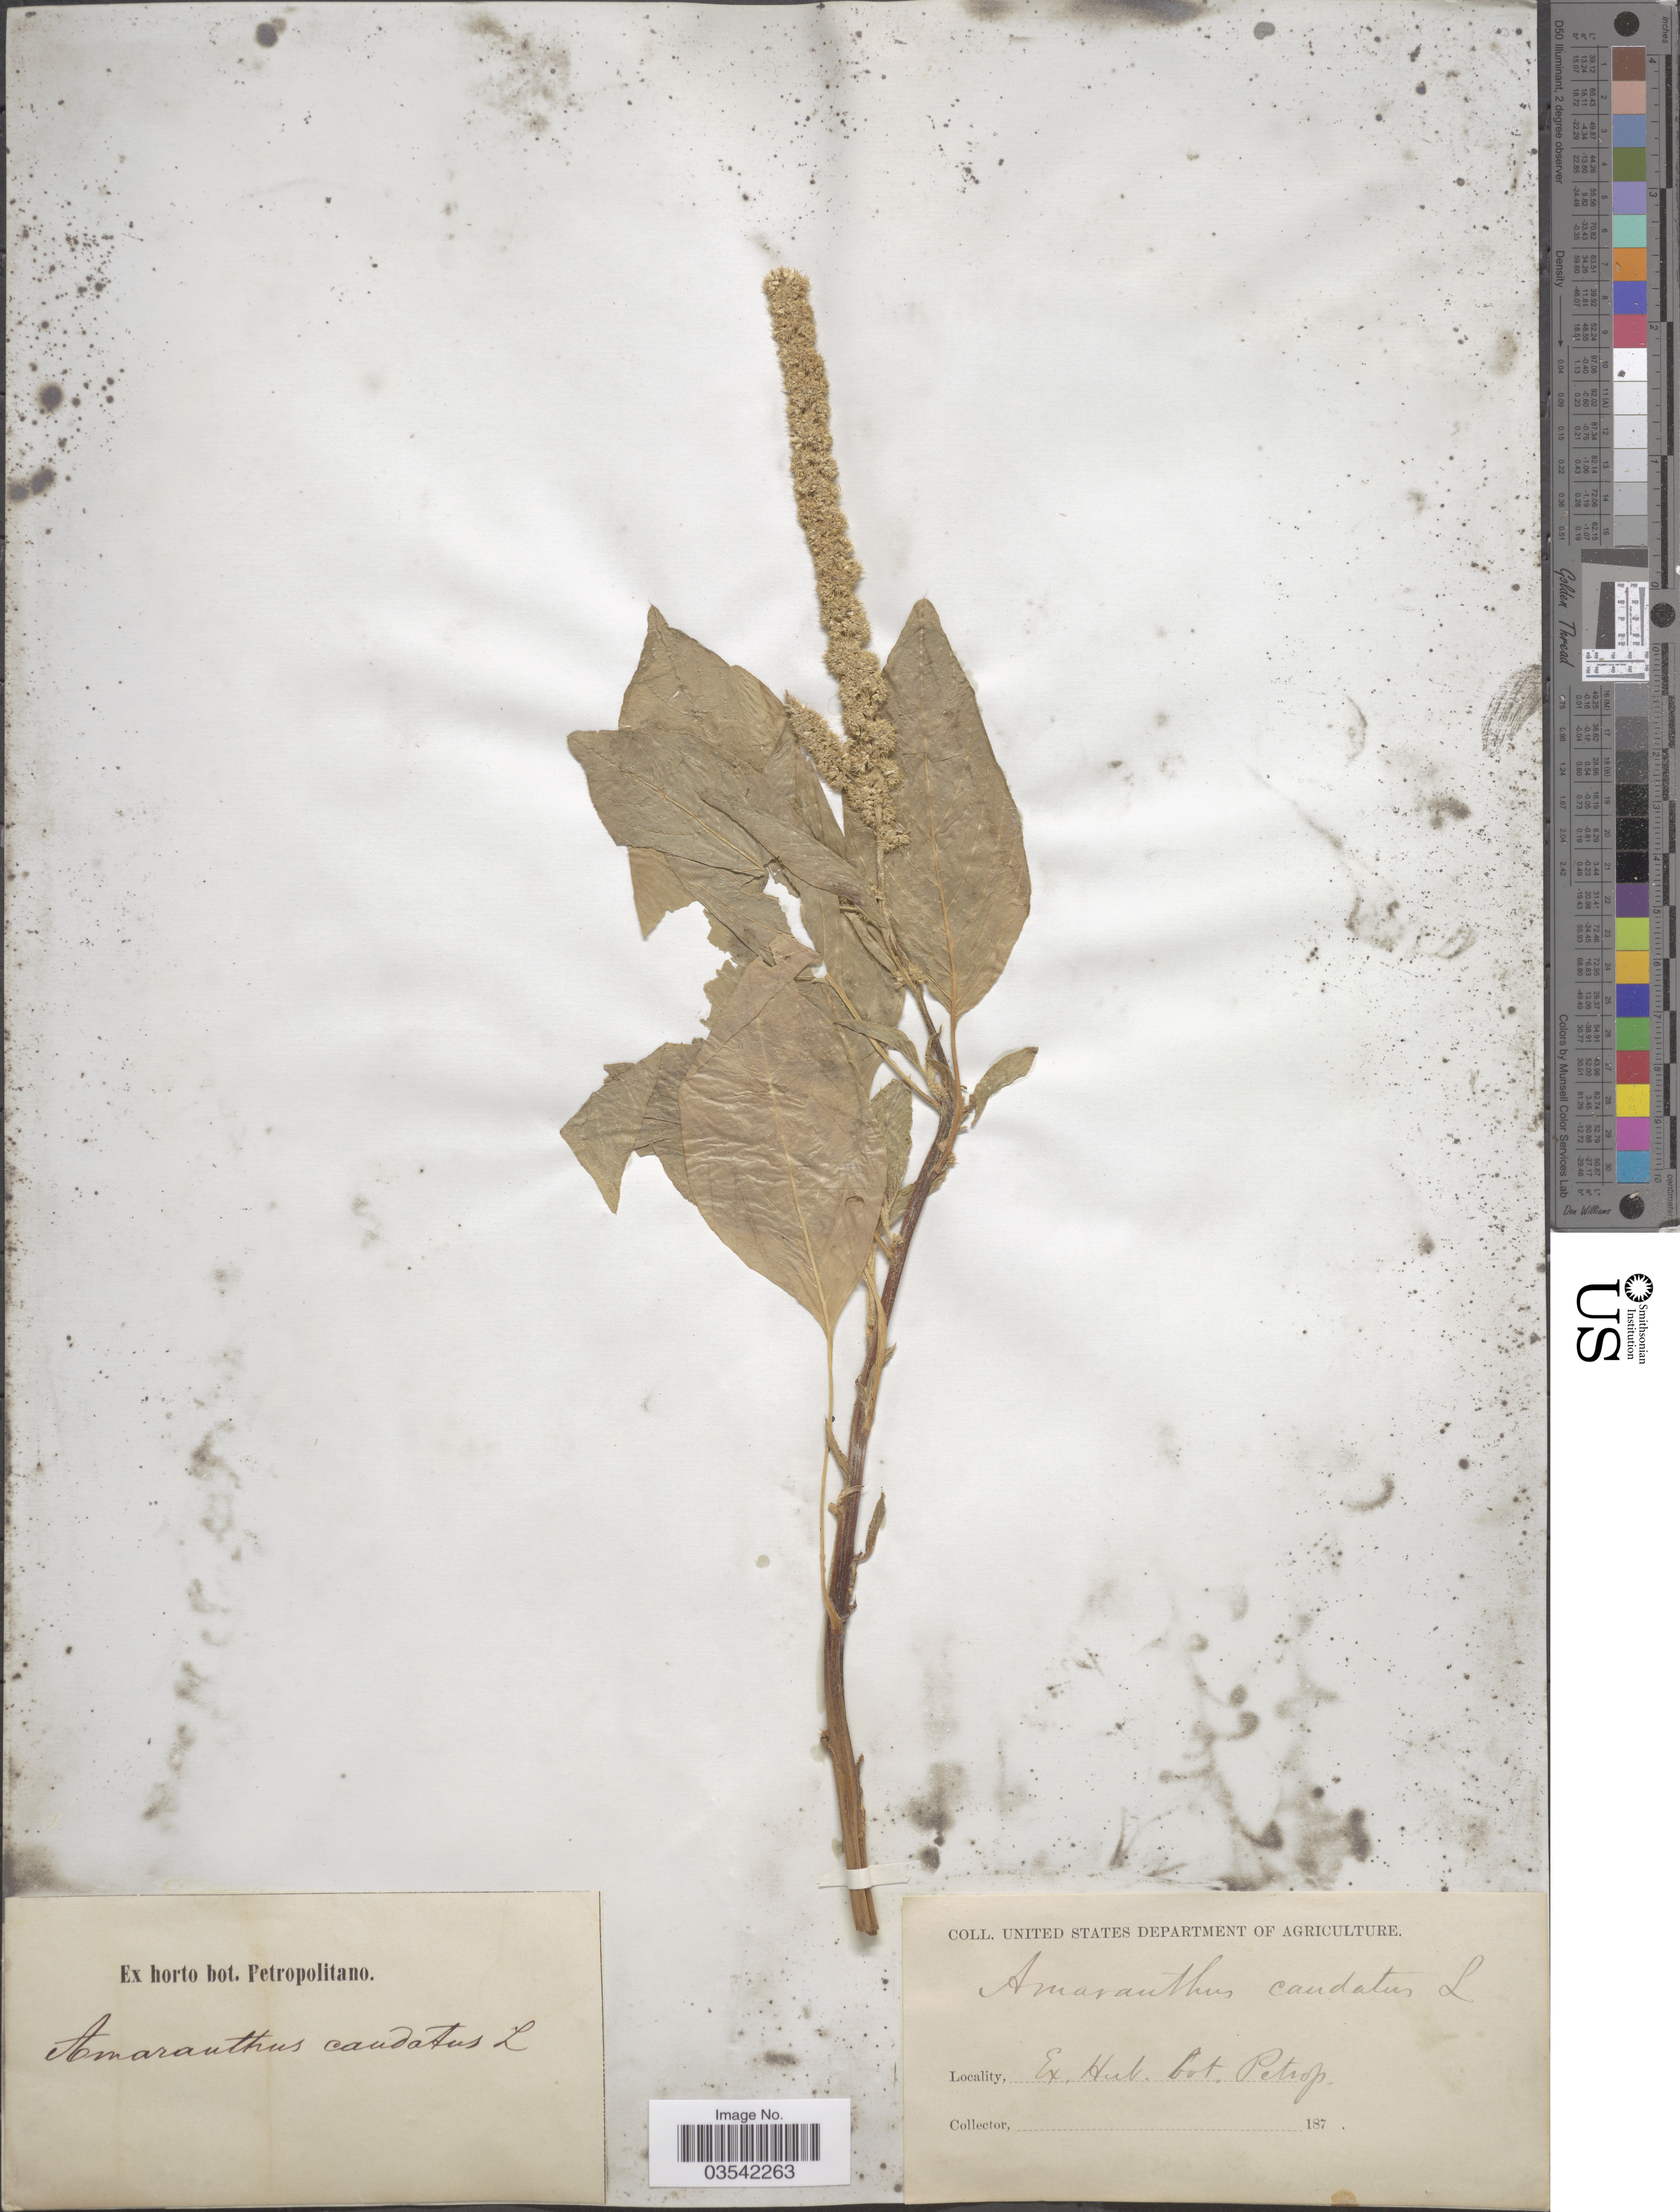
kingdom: Plantae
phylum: Tracheophyta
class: Magnoliopsida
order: Caryophyllales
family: Amaranthaceae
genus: Amaranthus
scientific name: Amaranthus caudatus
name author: L.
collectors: United States Department of Agriculture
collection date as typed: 187